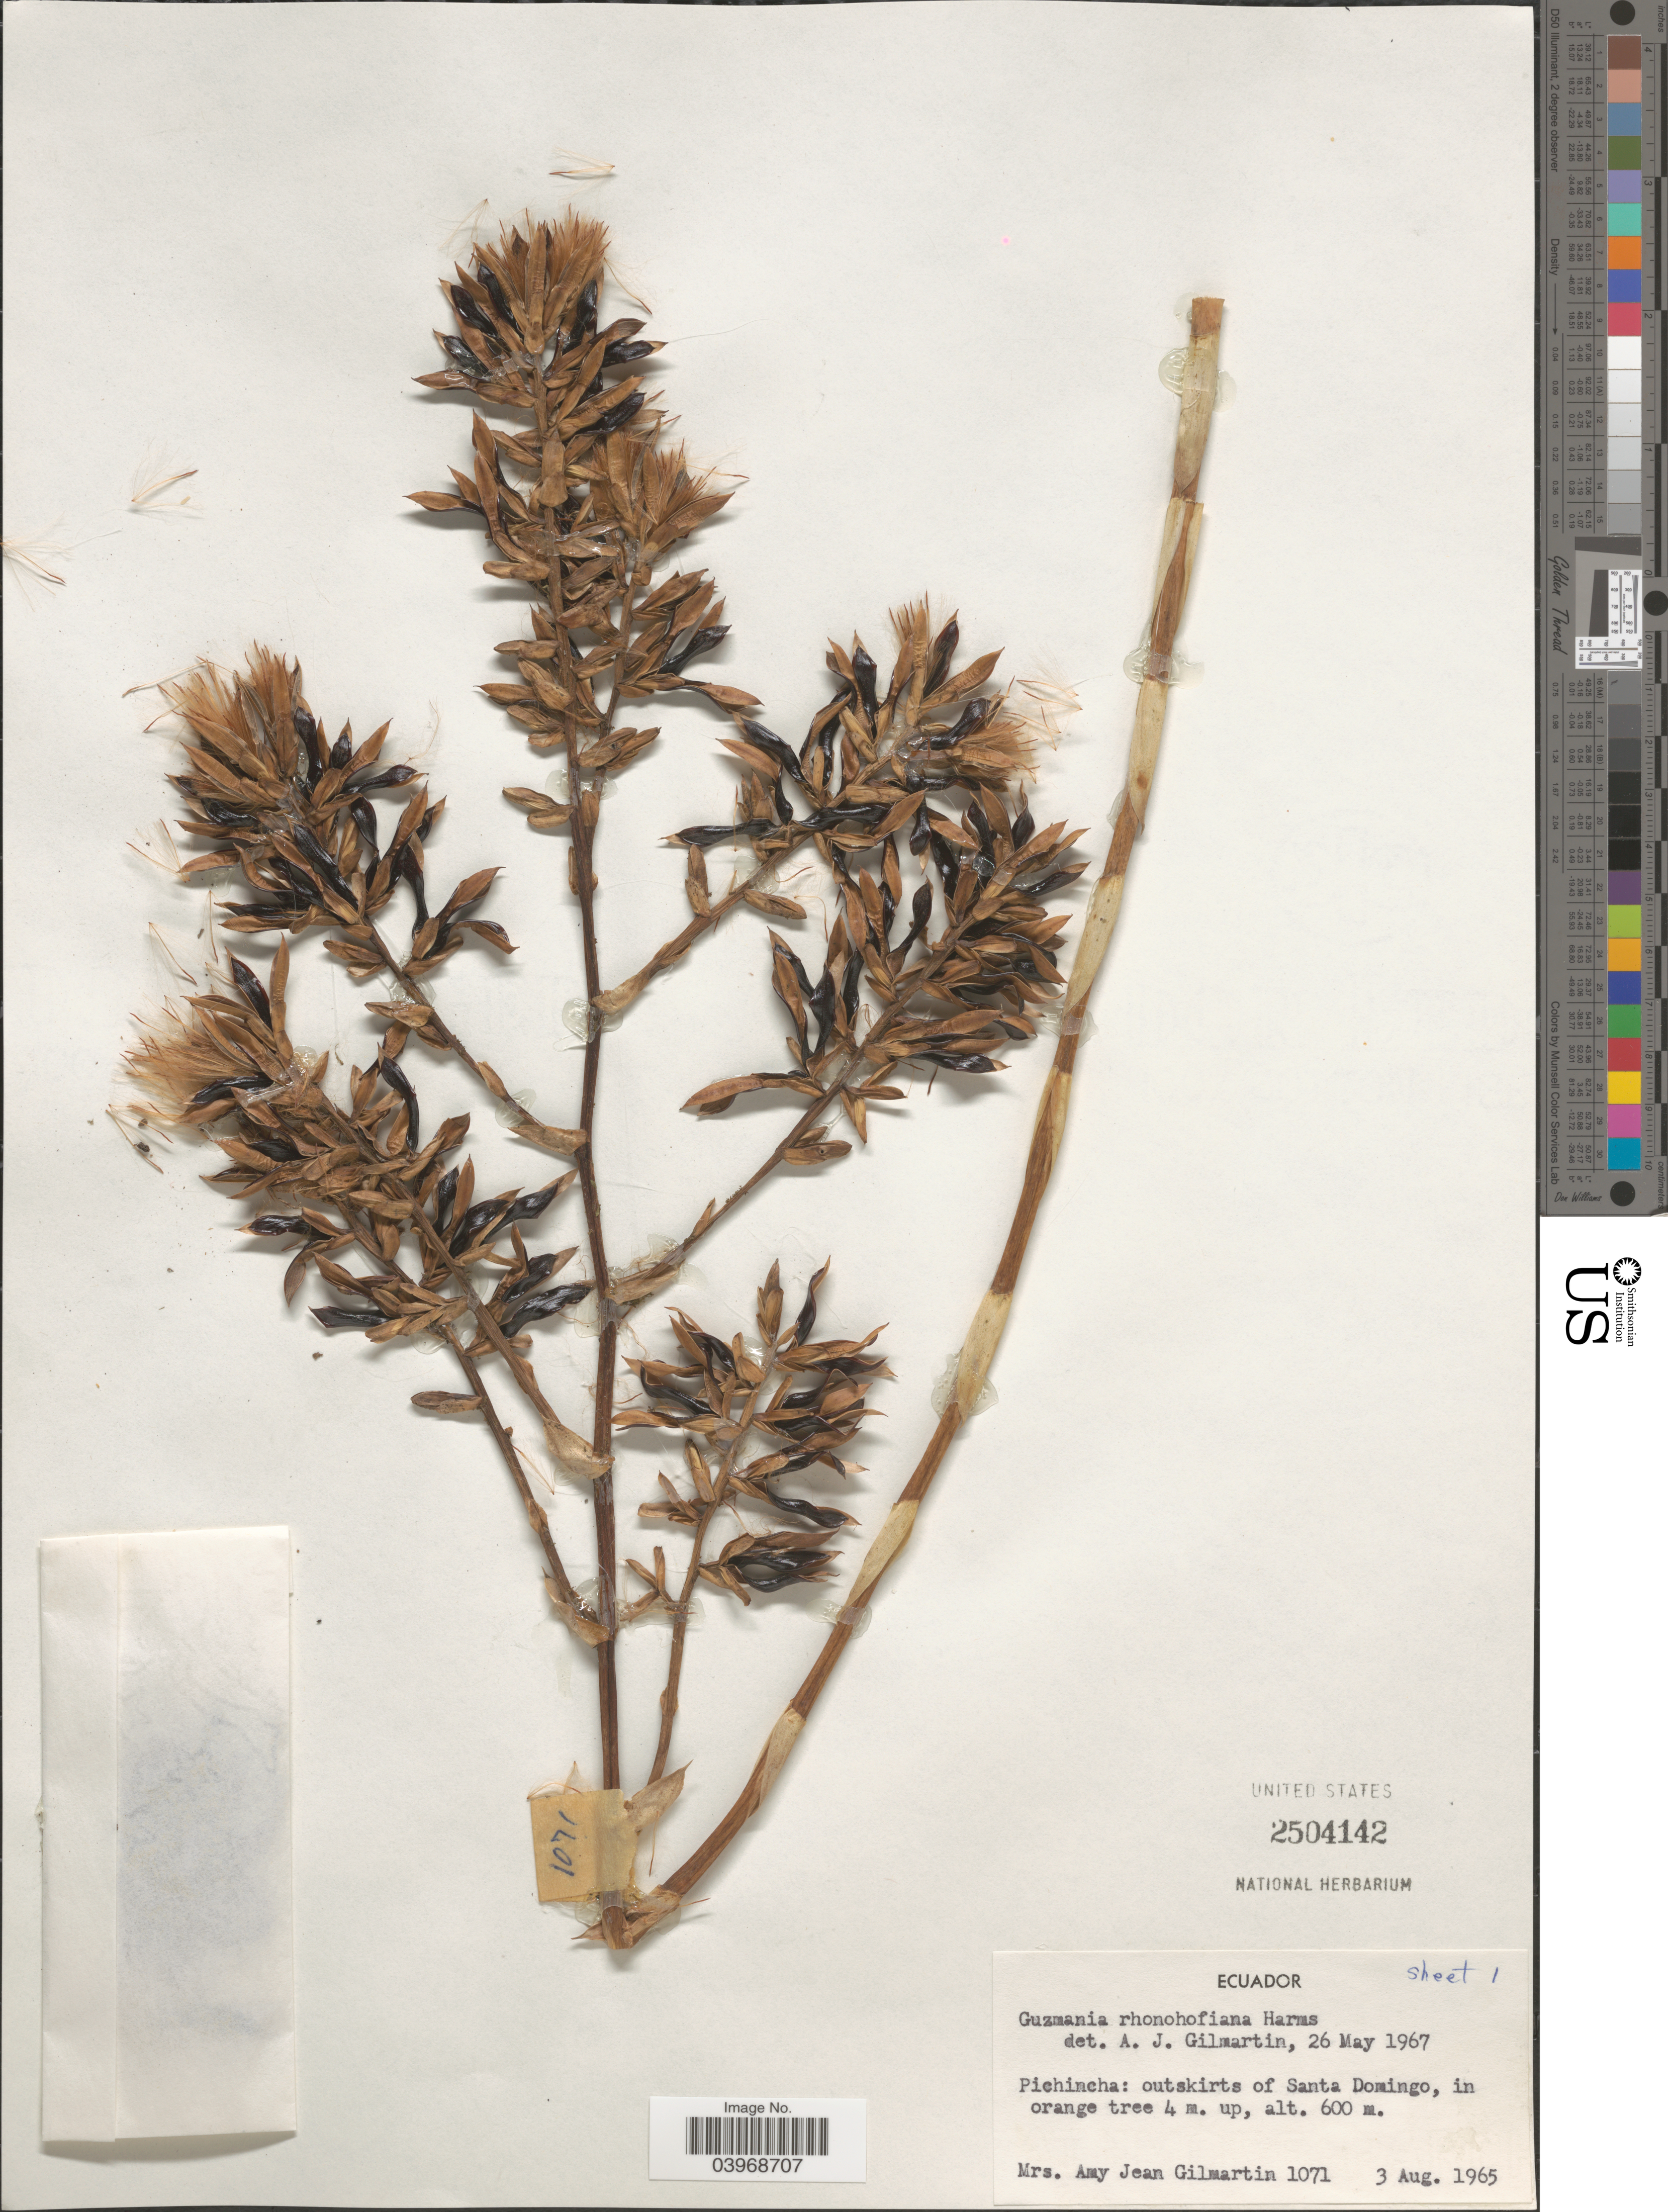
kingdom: Plantae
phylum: Tracheophyta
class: Liliopsida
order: Poales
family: Bromeliaceae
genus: Guzmania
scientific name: Guzmania rhonhofiana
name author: Harms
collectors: A. J. Gilmartin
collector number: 1071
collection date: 1965-08-03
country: Ecuador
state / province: Pichincha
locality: Outskirts of Santa Domingo.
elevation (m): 600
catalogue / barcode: US 2504142